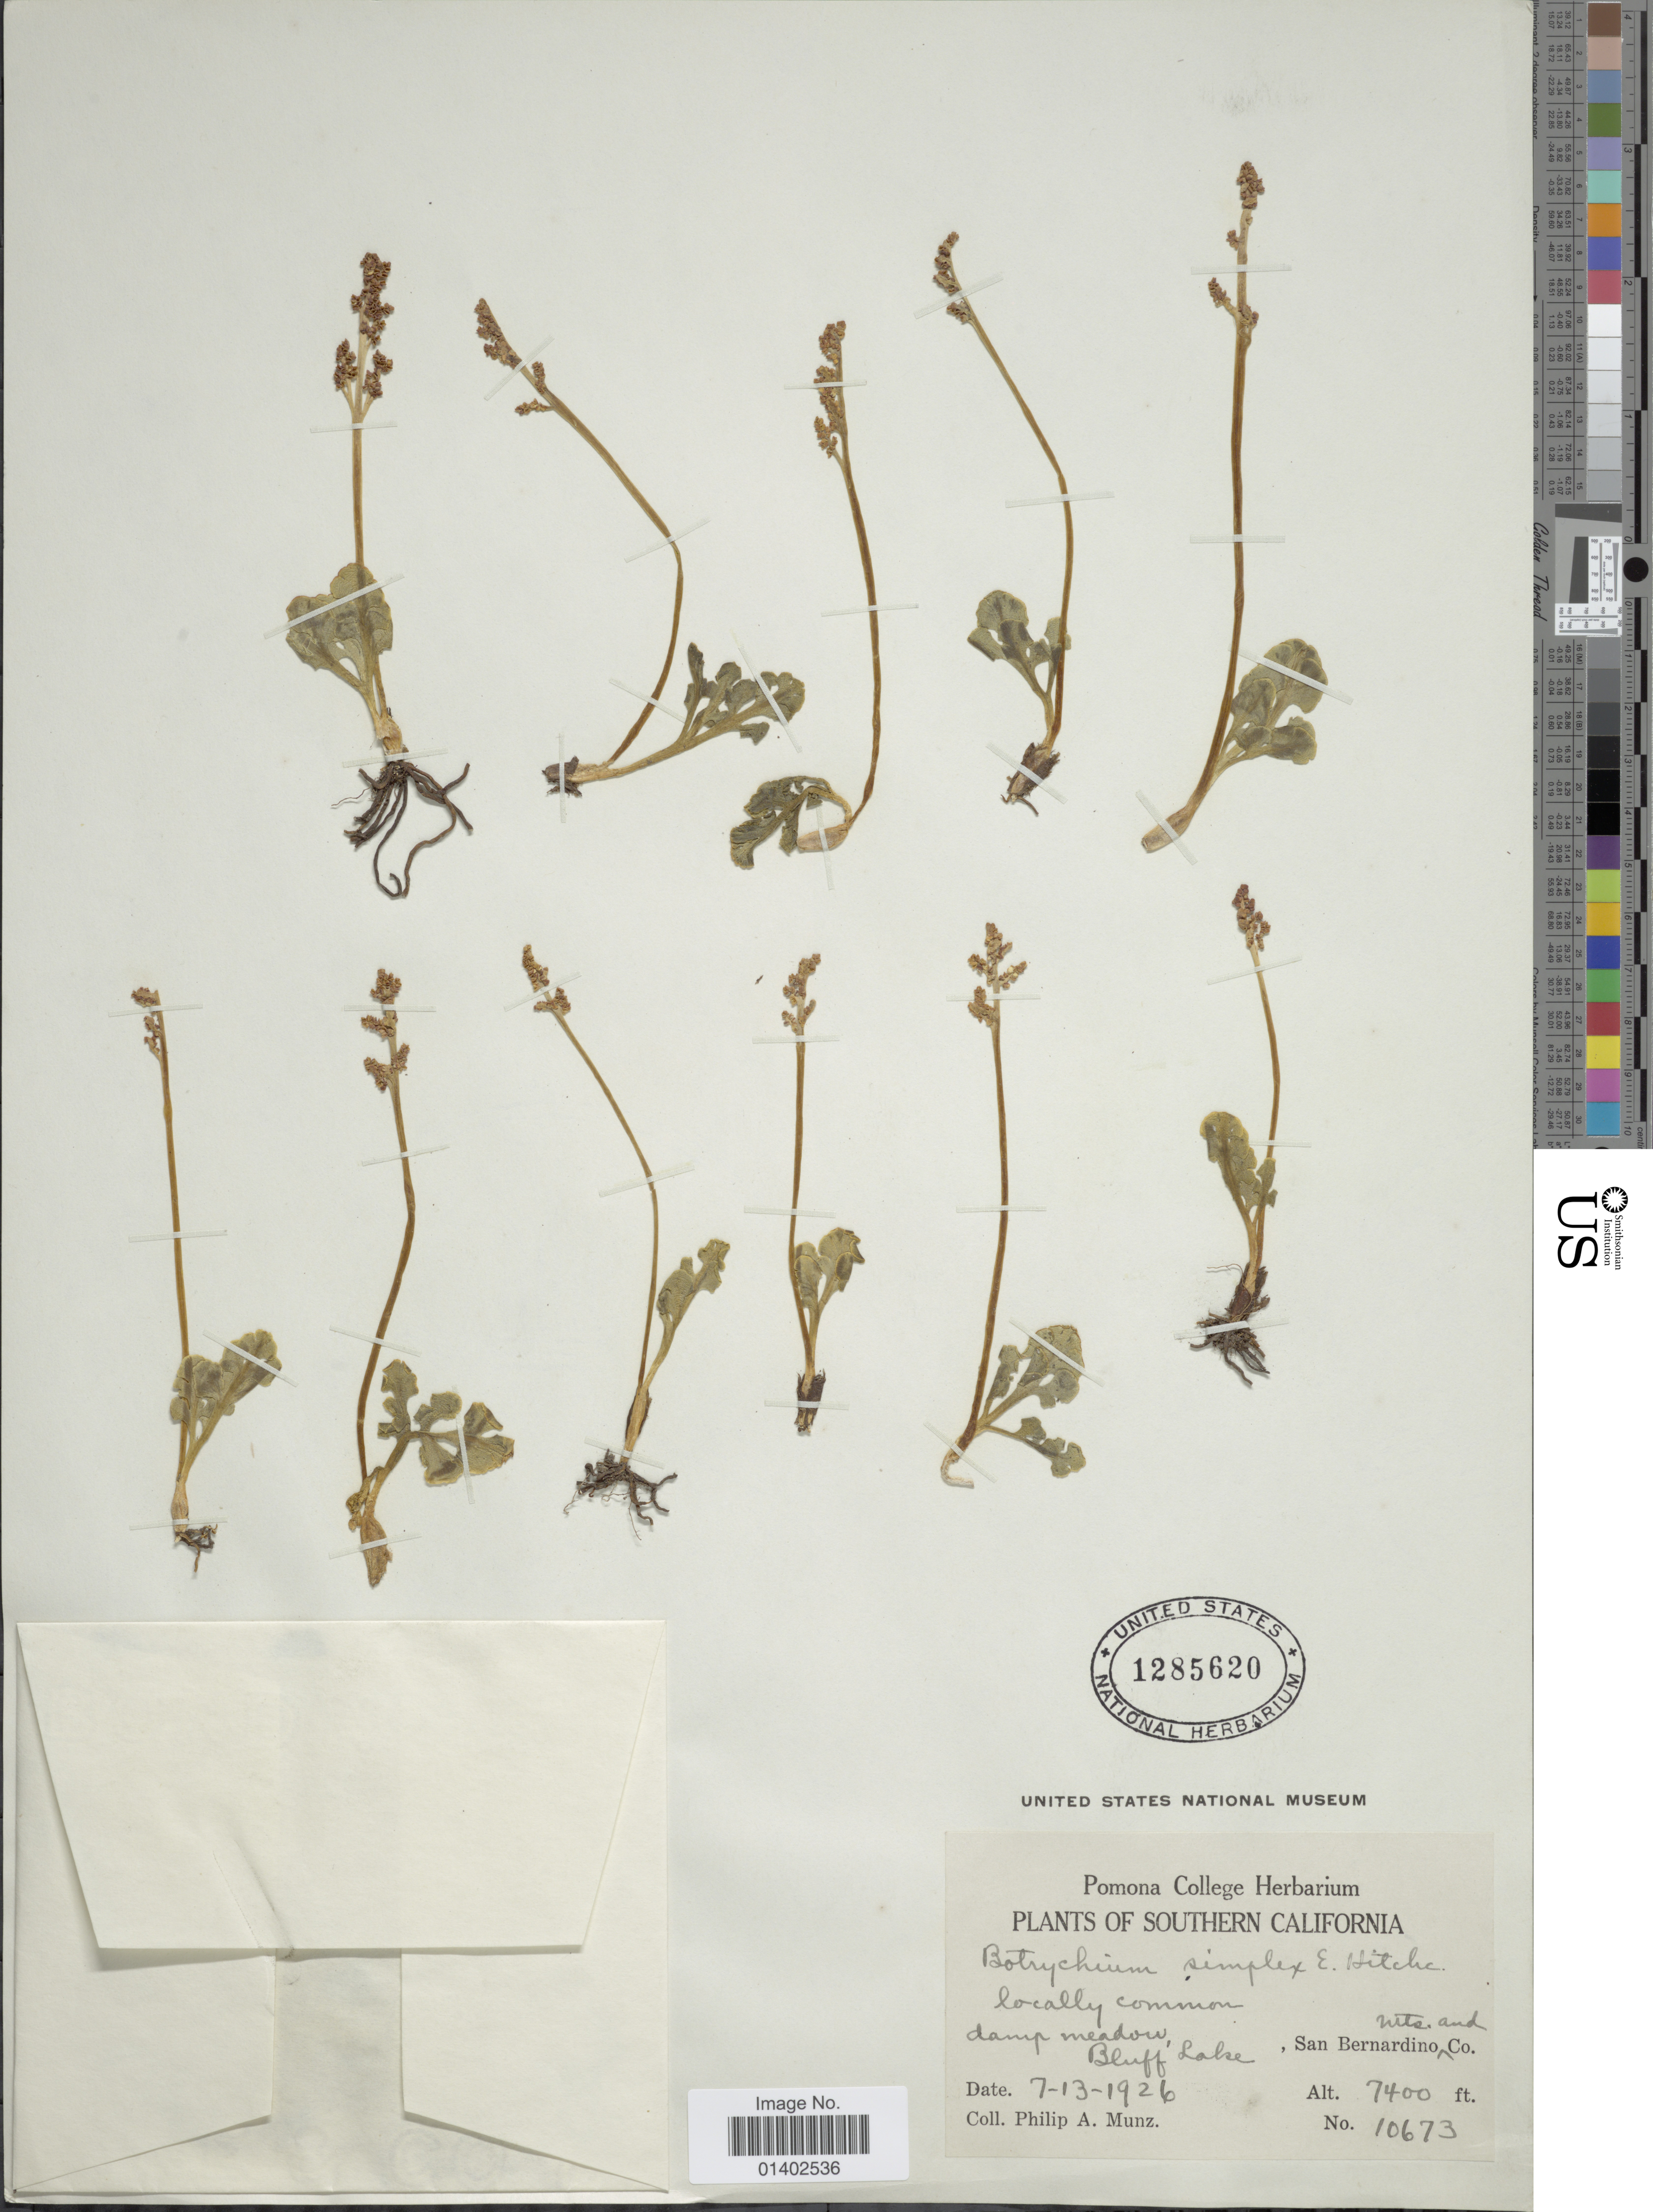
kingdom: Plantae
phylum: Tracheophyta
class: Polypodiopsida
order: Ophioglossales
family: Ophioglossaceae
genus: Botrychium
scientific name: Botrychium simplex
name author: E. Hitchc.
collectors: P. A. Munz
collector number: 10673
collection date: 1926-07-13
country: United States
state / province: California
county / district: San Bernardino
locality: Southern California, damp meadow, Bluff Lake, San Bernardino Mts and Co.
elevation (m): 2256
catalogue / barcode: US 128562